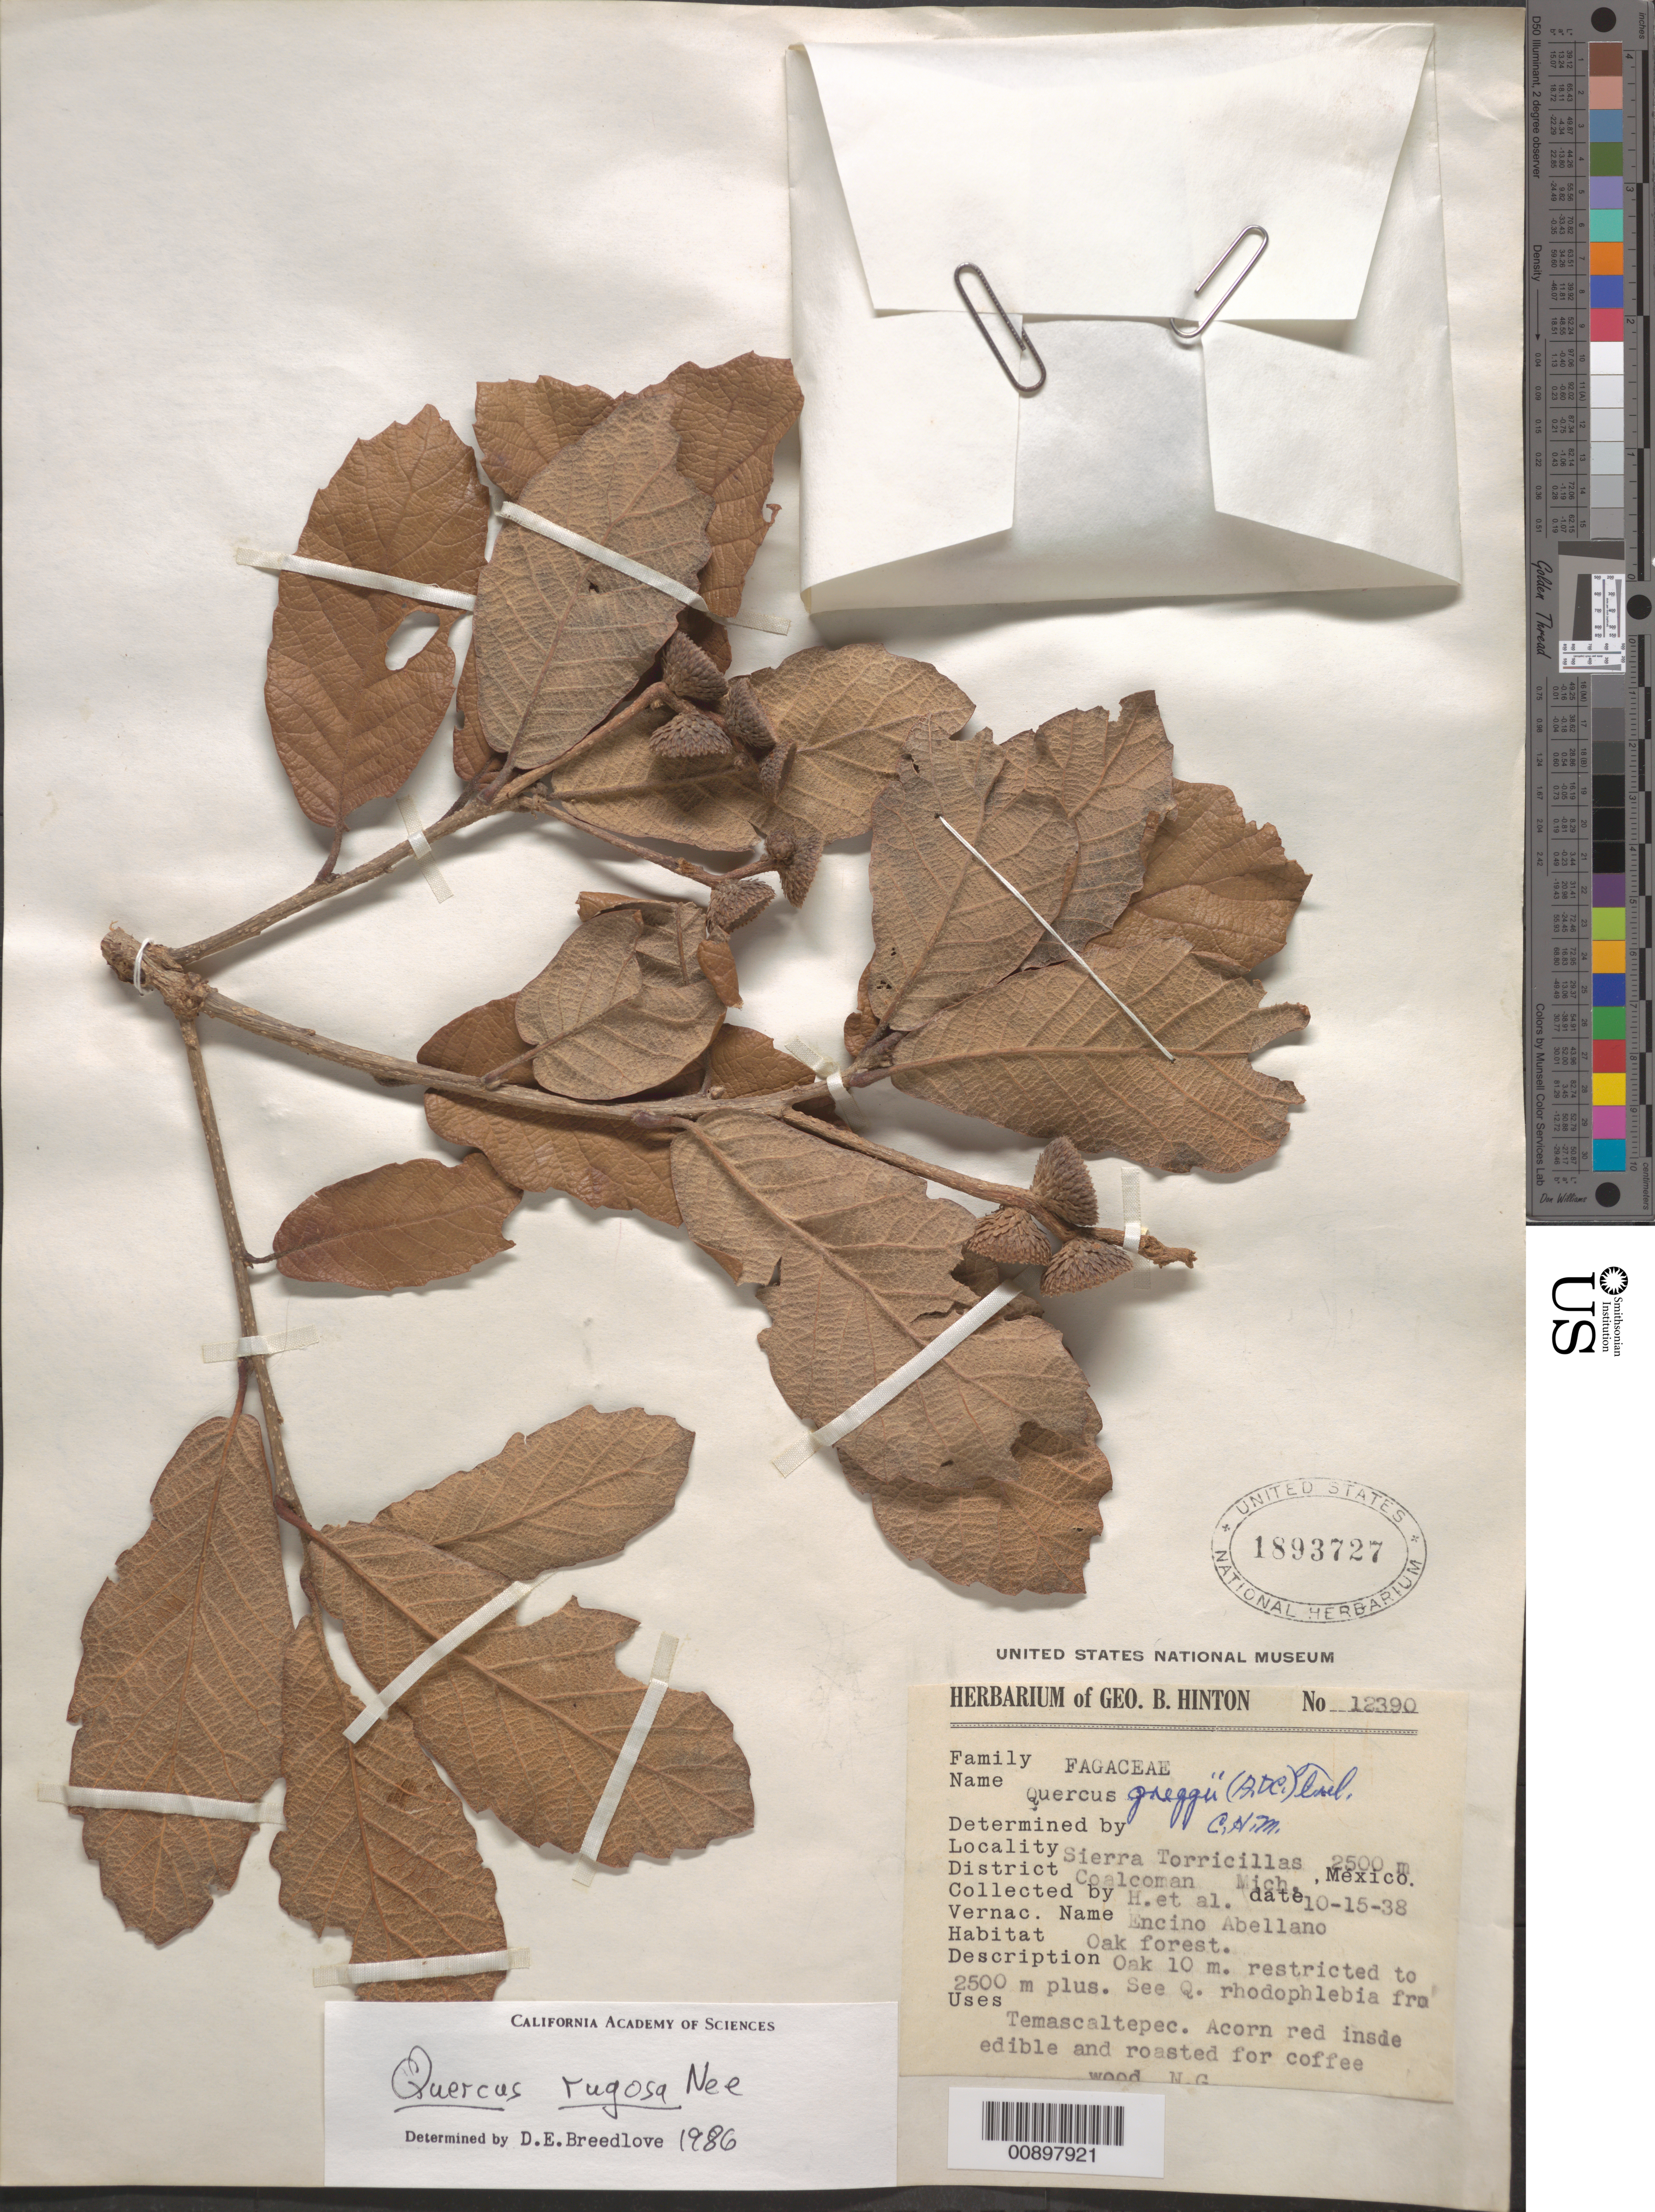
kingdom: Plantae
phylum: Tracheophyta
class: Magnoliopsida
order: Fagales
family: Fagaceae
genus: Quercus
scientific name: Quercus rugosa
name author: Née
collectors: G. B. Hinton & et al.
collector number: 12390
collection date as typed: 15 Oct 1938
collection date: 1938-10-15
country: Mexico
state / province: Michoacán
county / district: Coalcomán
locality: Sierra Torricillas, District Coalcomán, State Michoacán.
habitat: Oak forest. Restricted to 2500 m plus.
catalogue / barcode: US 1893727